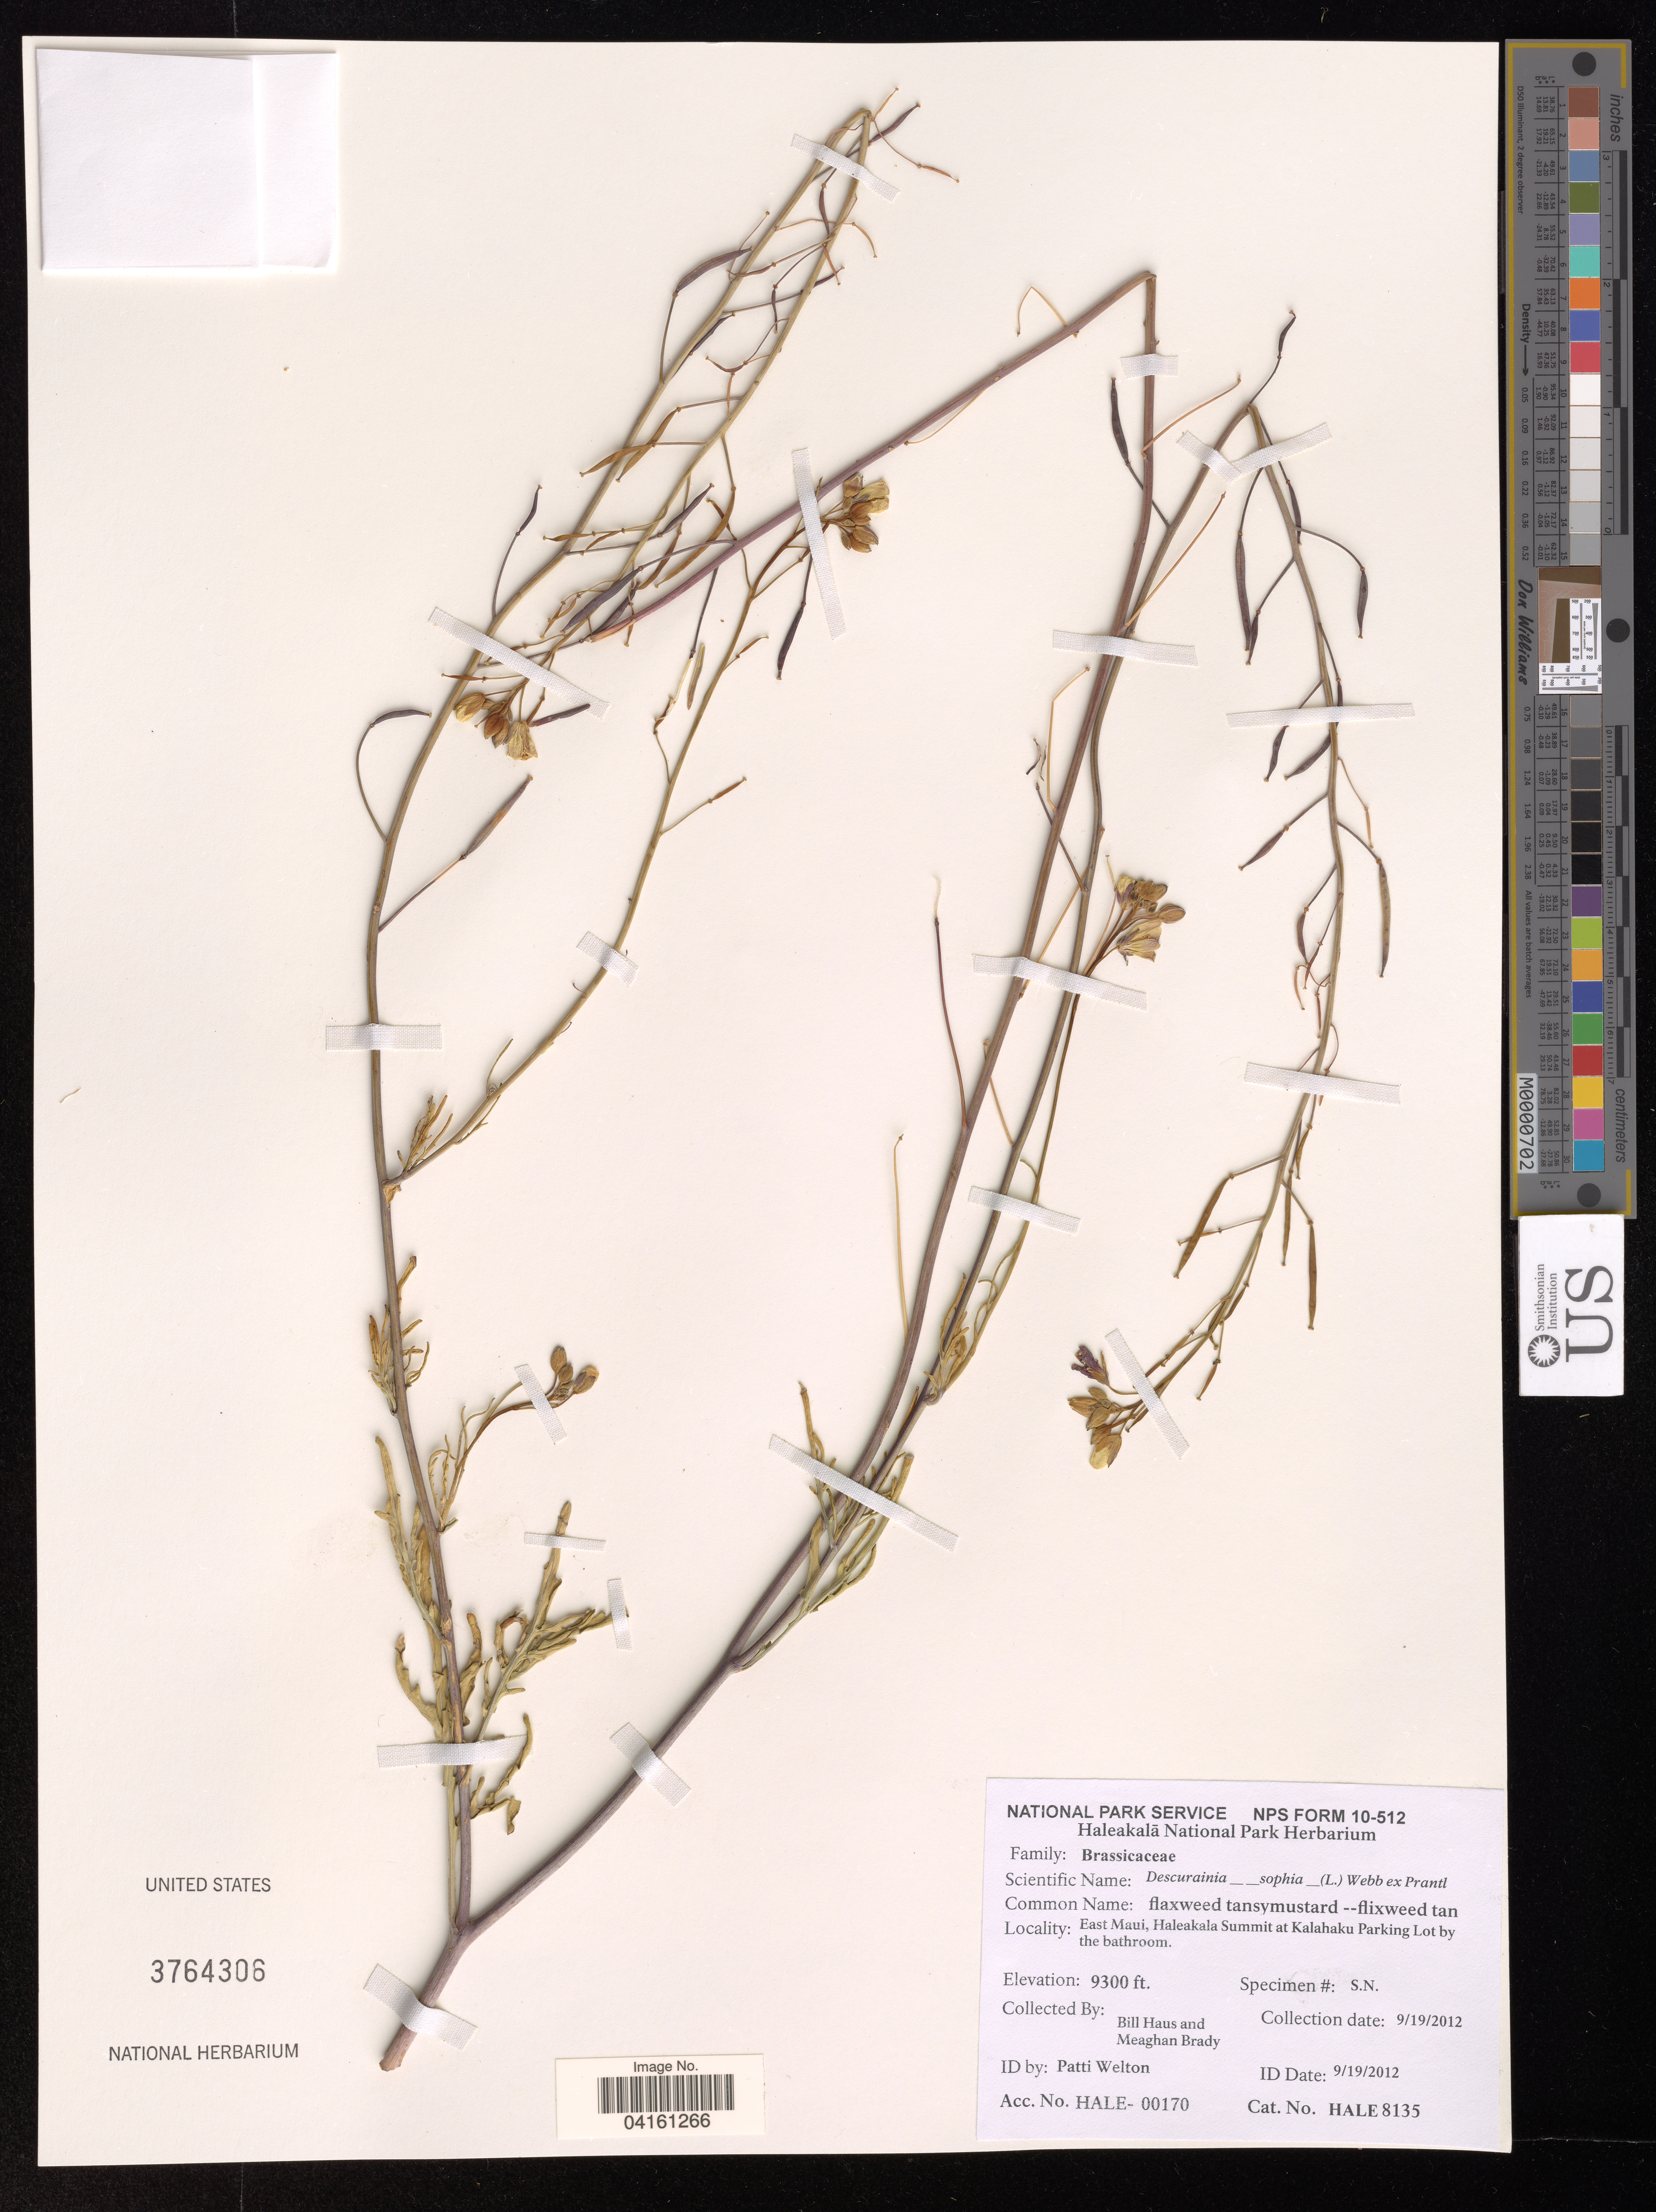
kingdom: Plantae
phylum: Tracheophyta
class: Magnoliopsida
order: Brassicales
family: Brassicaceae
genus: Descurainia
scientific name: Descurainia sophia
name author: (L.) Webb ex Prantl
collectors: B. Haus & M. Brady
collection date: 2012-09-19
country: United States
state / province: Hawaii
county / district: Maui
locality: East Maui, Haleakala Summit at Kalahaku Parking Lot by the bathroom.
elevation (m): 2835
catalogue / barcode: US 3764306